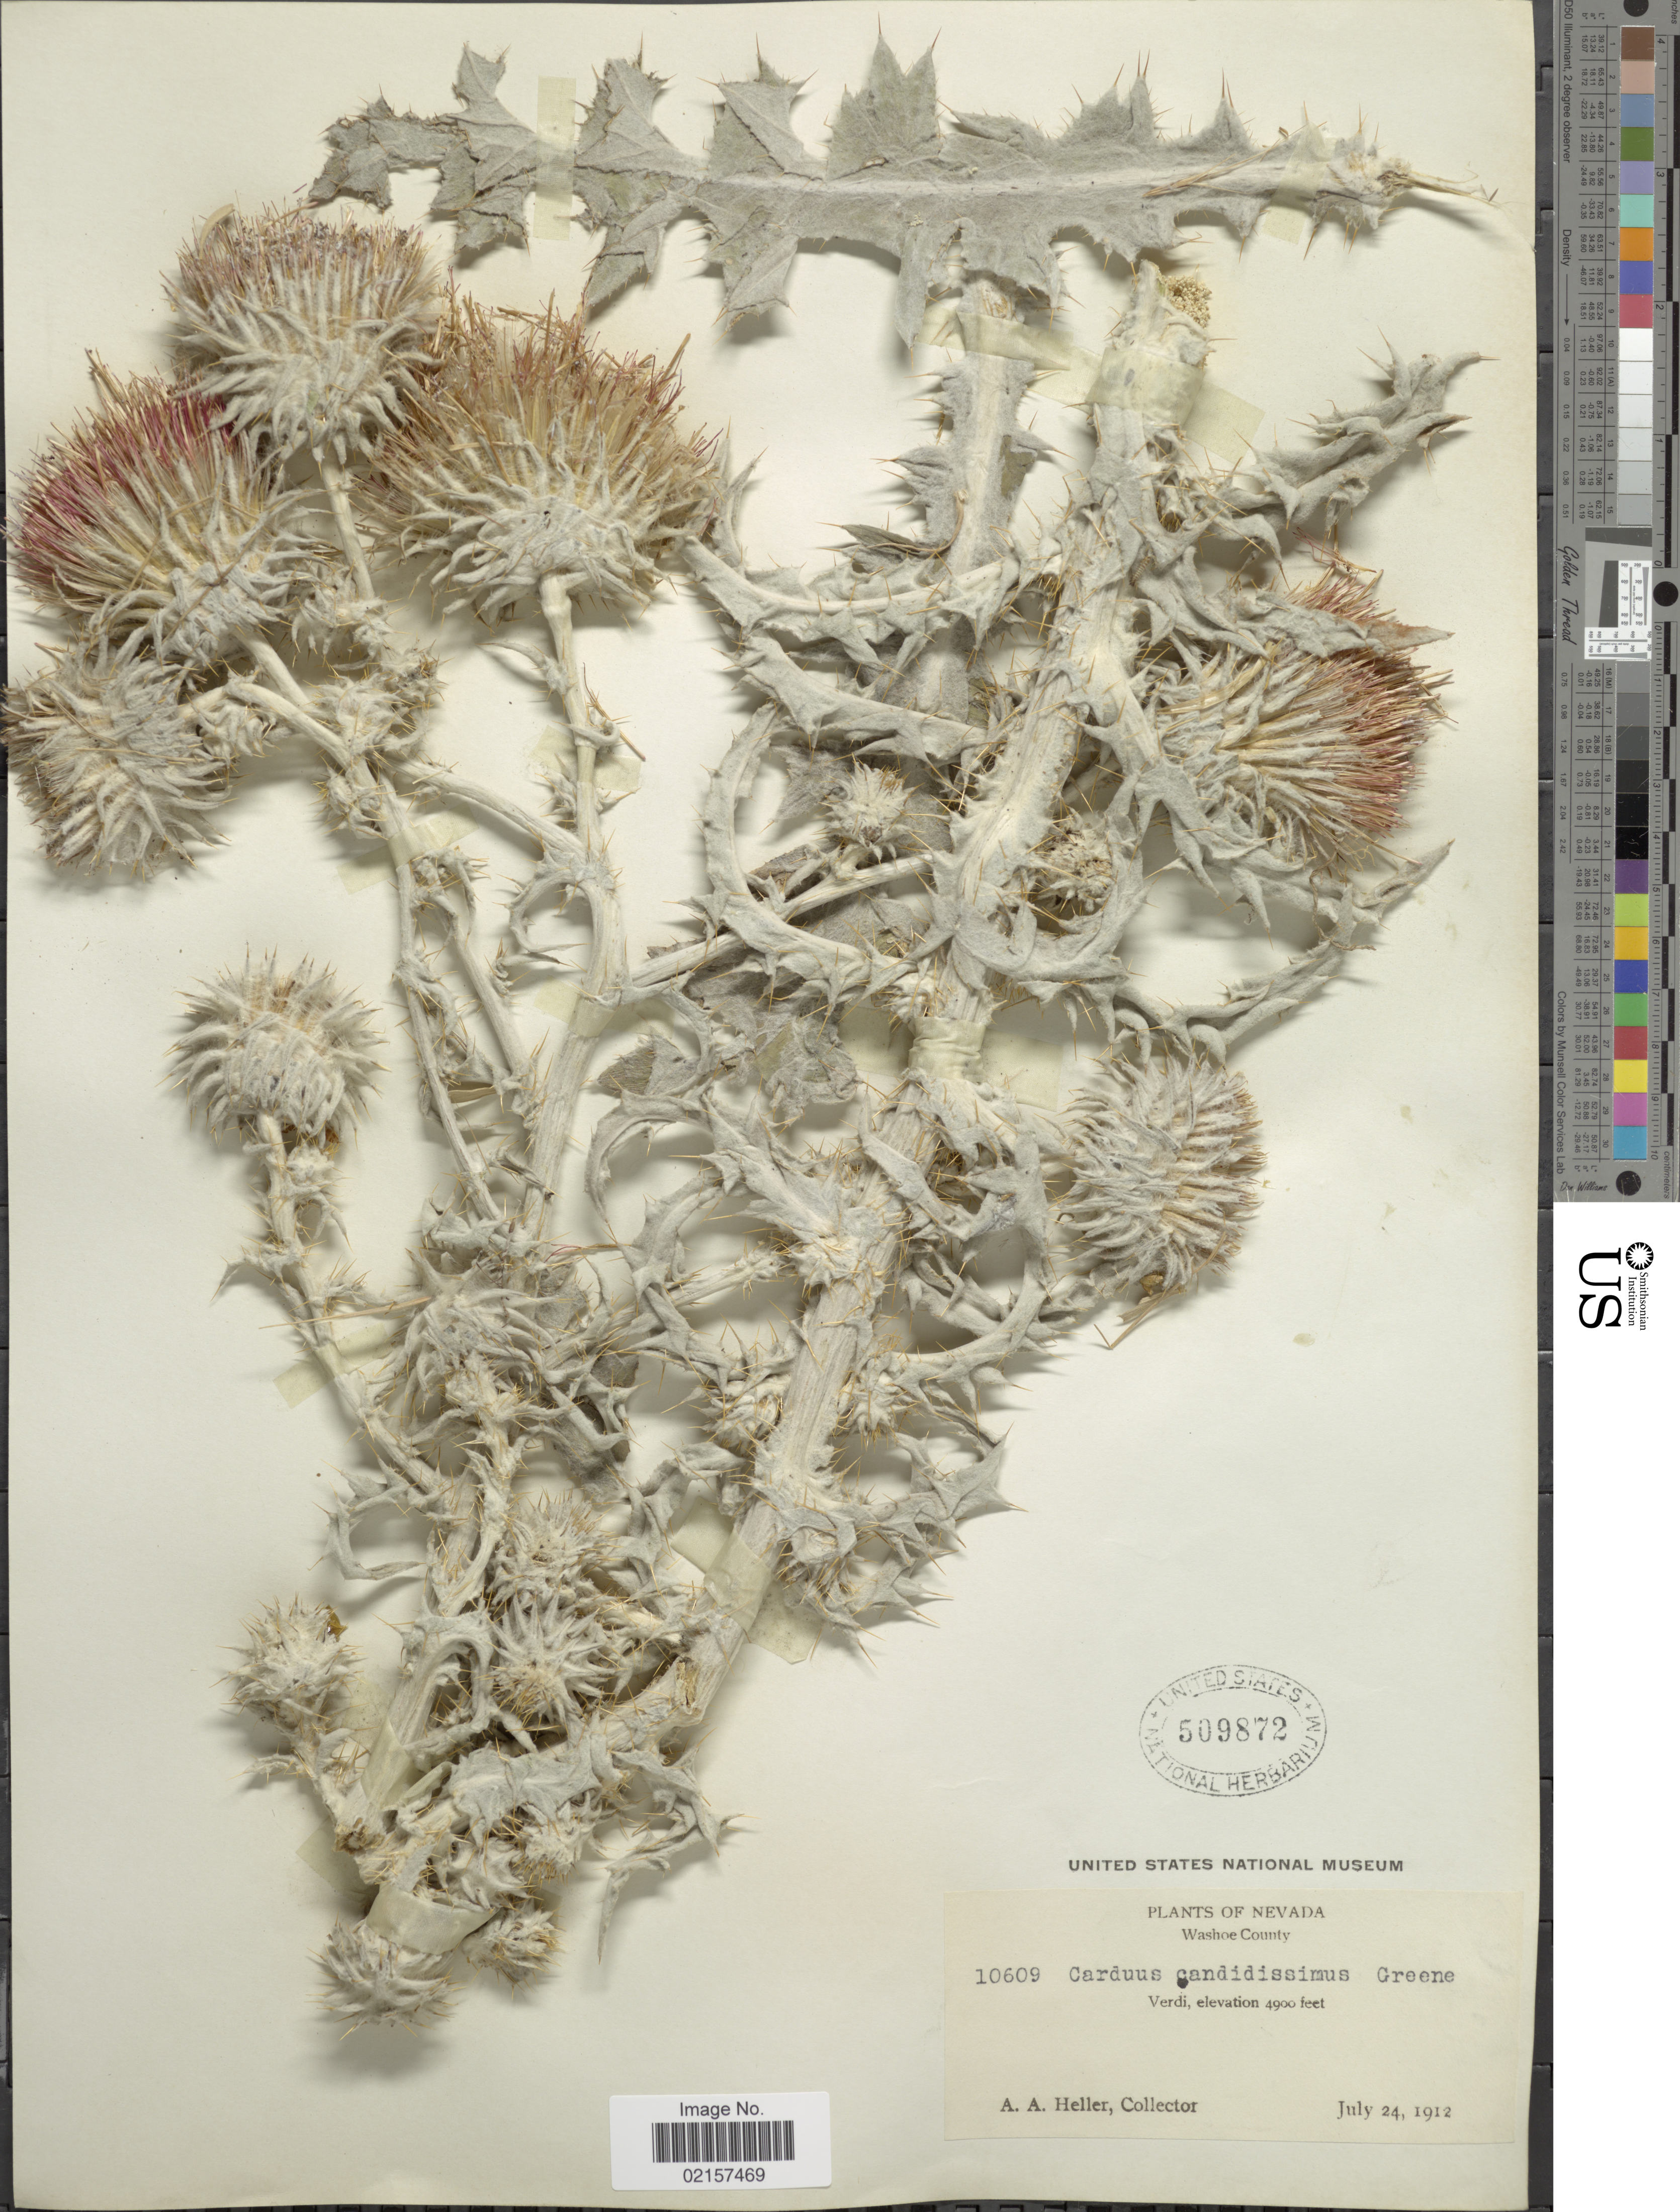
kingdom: Plantae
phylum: Tracheophyta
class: Magnoliopsida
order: Asterales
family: Asteraceae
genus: Cirsium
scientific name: Cirsium occidentale subsp. candidissimum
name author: (Greene) Petr.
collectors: A. A. Heller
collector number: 10609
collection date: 1912-07-24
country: United States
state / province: Nevada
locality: Washoe County, Verdi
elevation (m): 1494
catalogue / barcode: US 509872